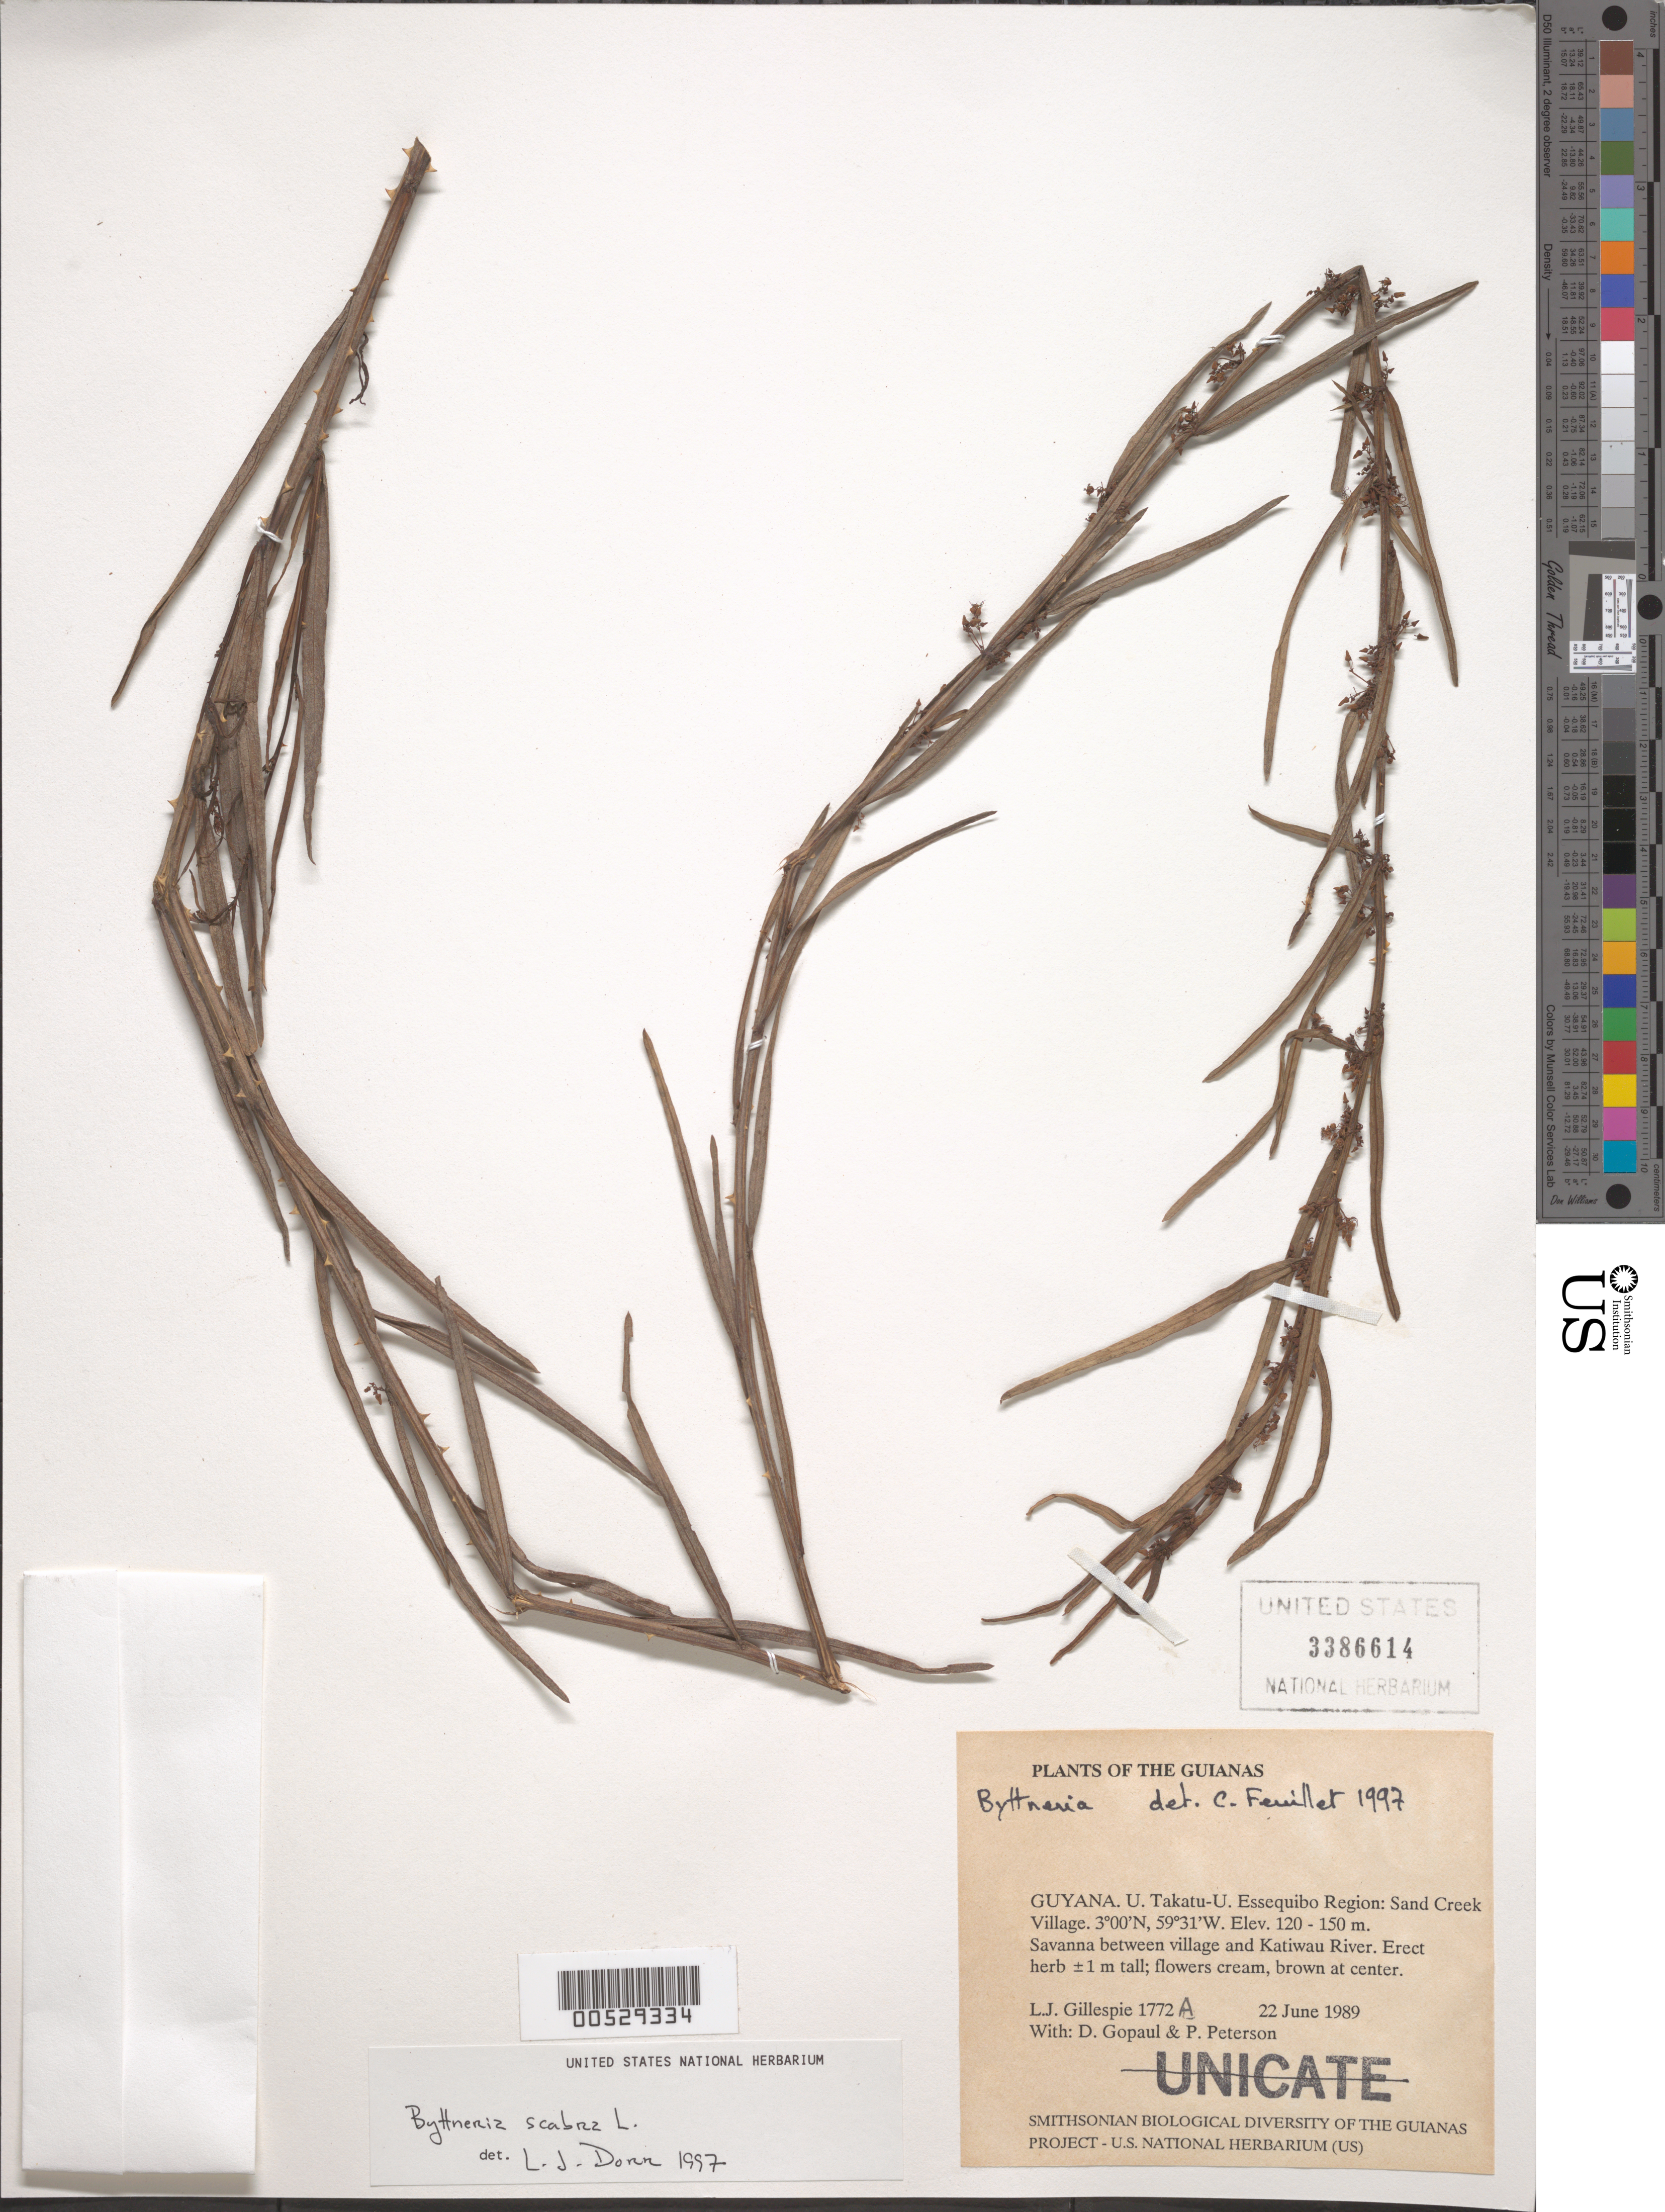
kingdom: Plantae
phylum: Tracheophyta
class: Magnoliopsida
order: Malvales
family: Malvaceae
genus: Byttneria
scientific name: Byttneria scabra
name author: L.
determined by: Dorr, L. J., (BOT), Smithsonian Institution - National Museum of Natural History (UNITED STATES)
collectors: L. J. Gillespie, D. Gopaul & P. M. Peterson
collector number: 1772 a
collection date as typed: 22 June 1989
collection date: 1989-06-22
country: Guyana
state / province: U. Takutu-U. Essequibo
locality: Sand Creek Village. Between village and Katiwau River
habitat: Savanna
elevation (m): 120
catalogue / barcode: US 3386614